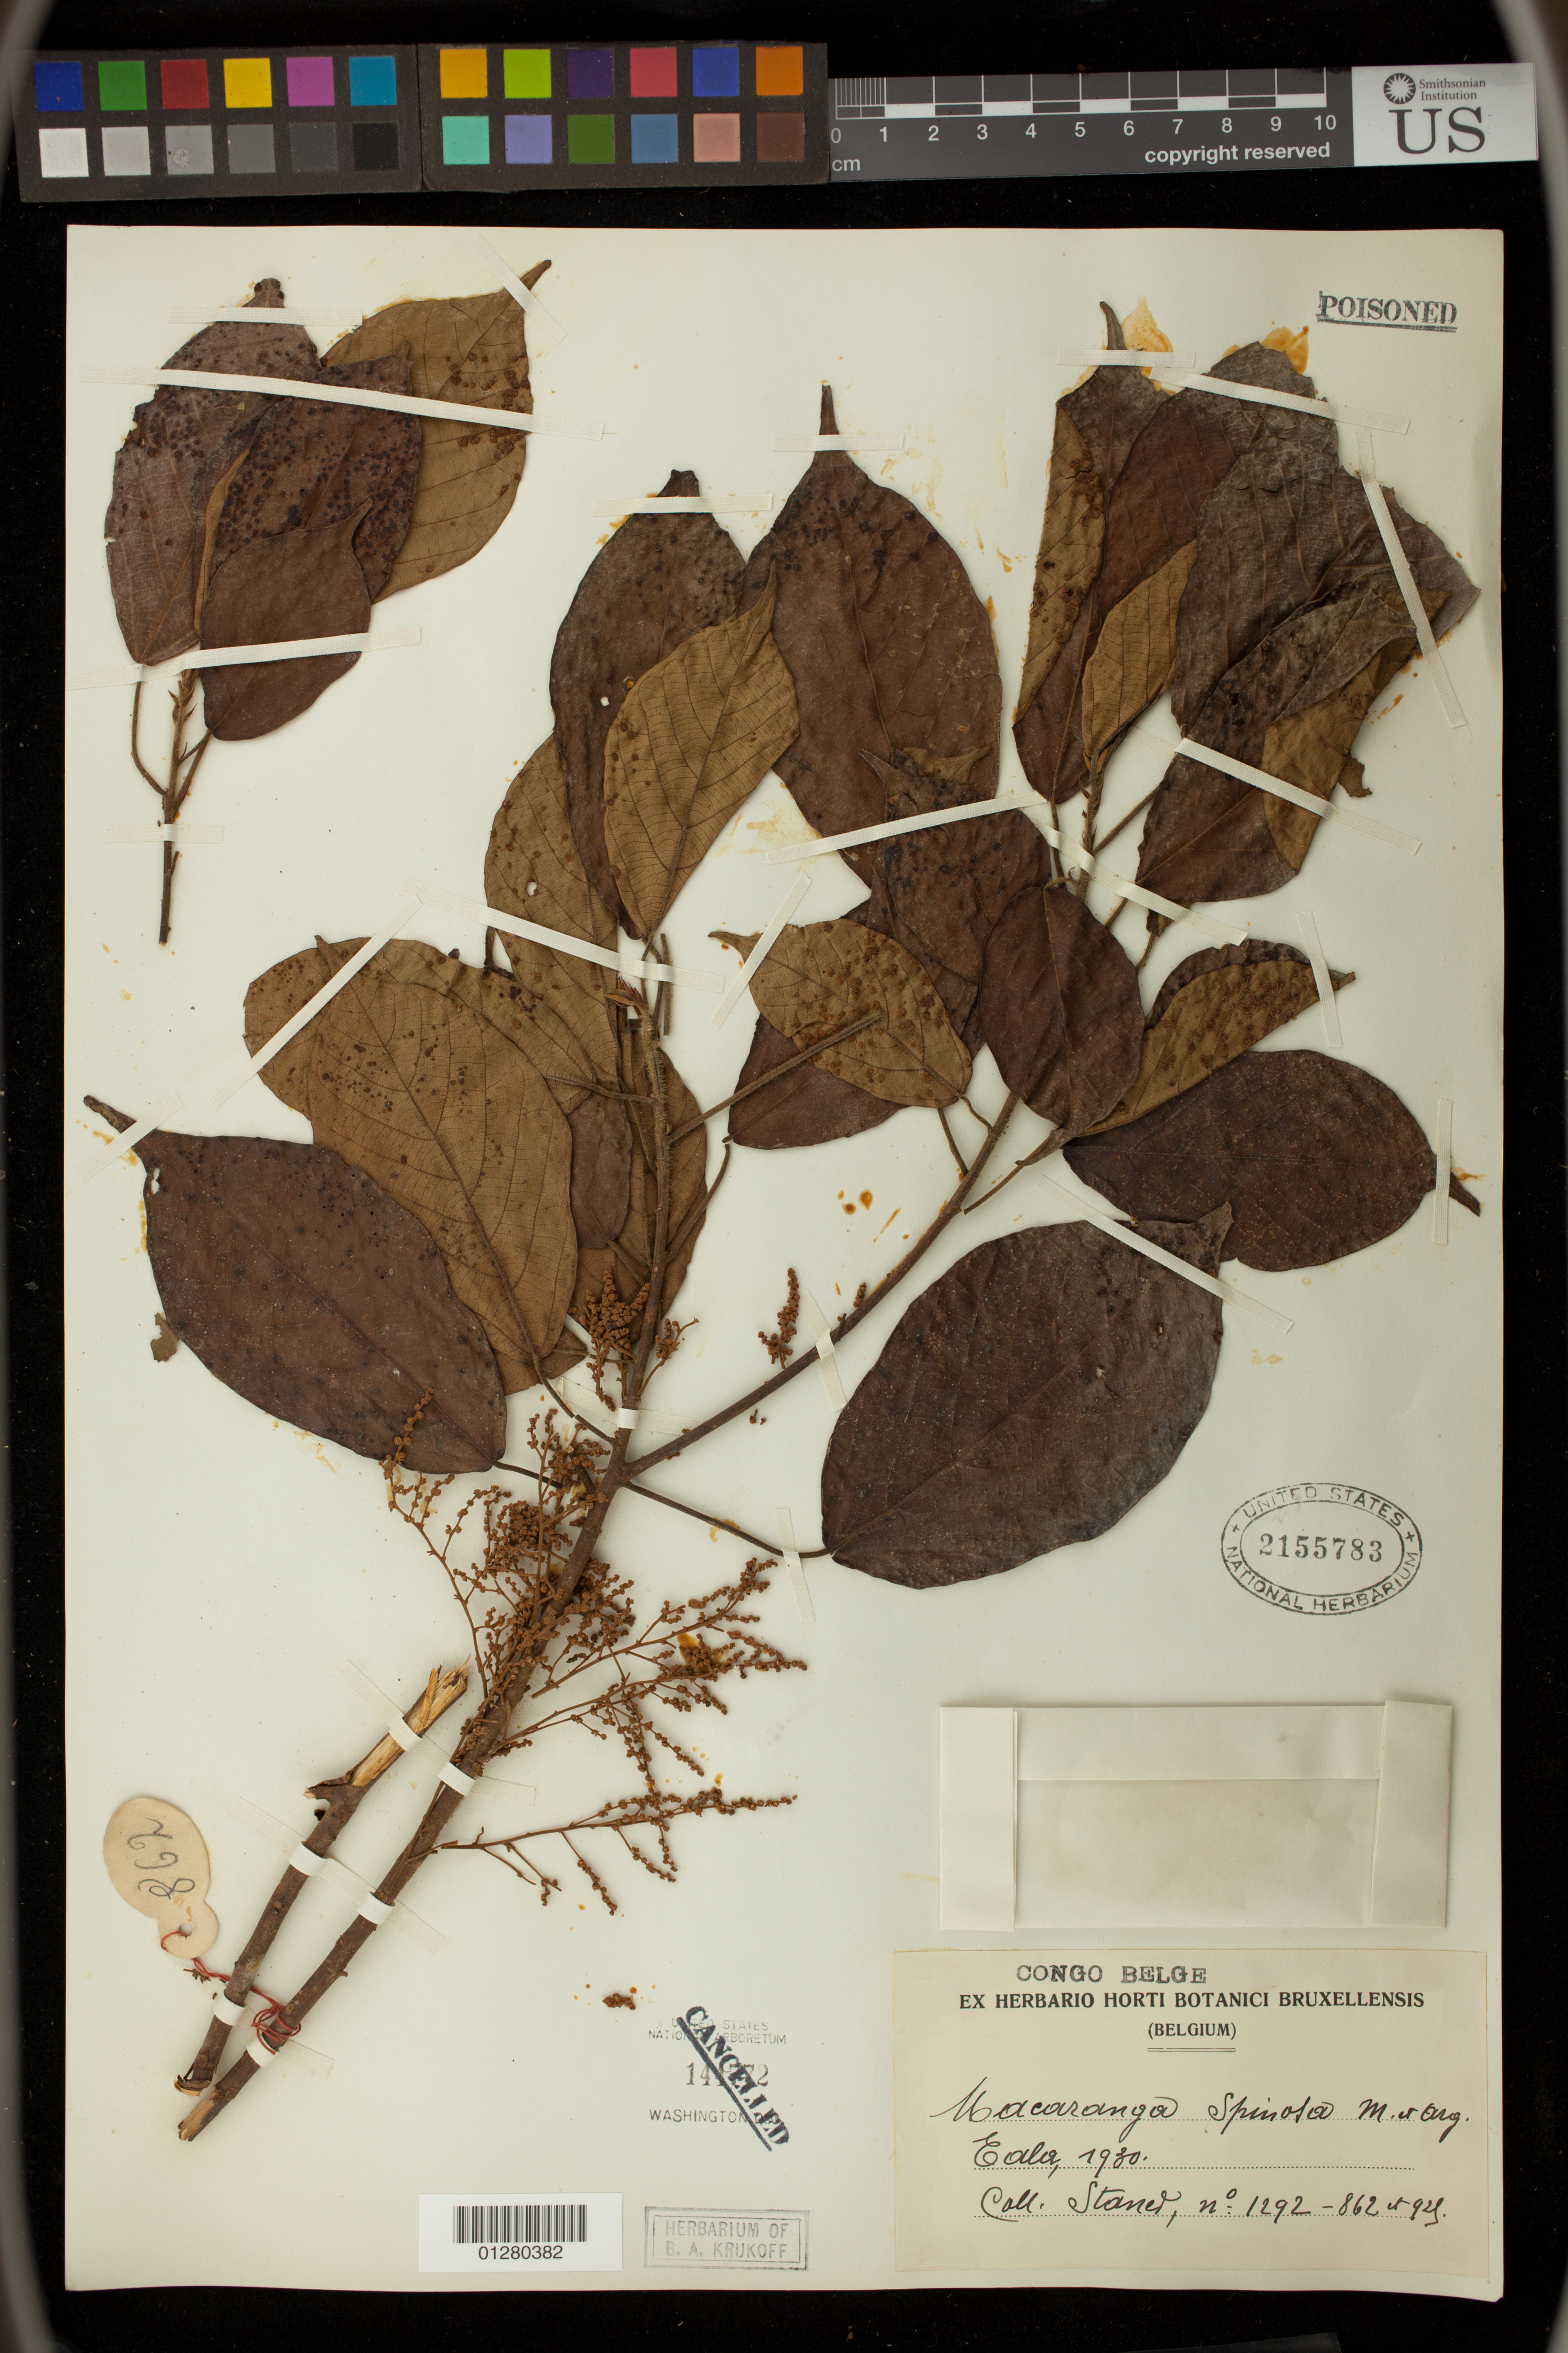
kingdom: Plantae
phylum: Tracheophyta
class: Magnoliopsida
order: Malpighiales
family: Euphorbiaceae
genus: Macaranga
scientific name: Macaranga spinosa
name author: Müll. Arg.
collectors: P. J. Staner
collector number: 1292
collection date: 1930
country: Congo, Democratic Republic of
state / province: Equateur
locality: Eala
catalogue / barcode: US 2155783